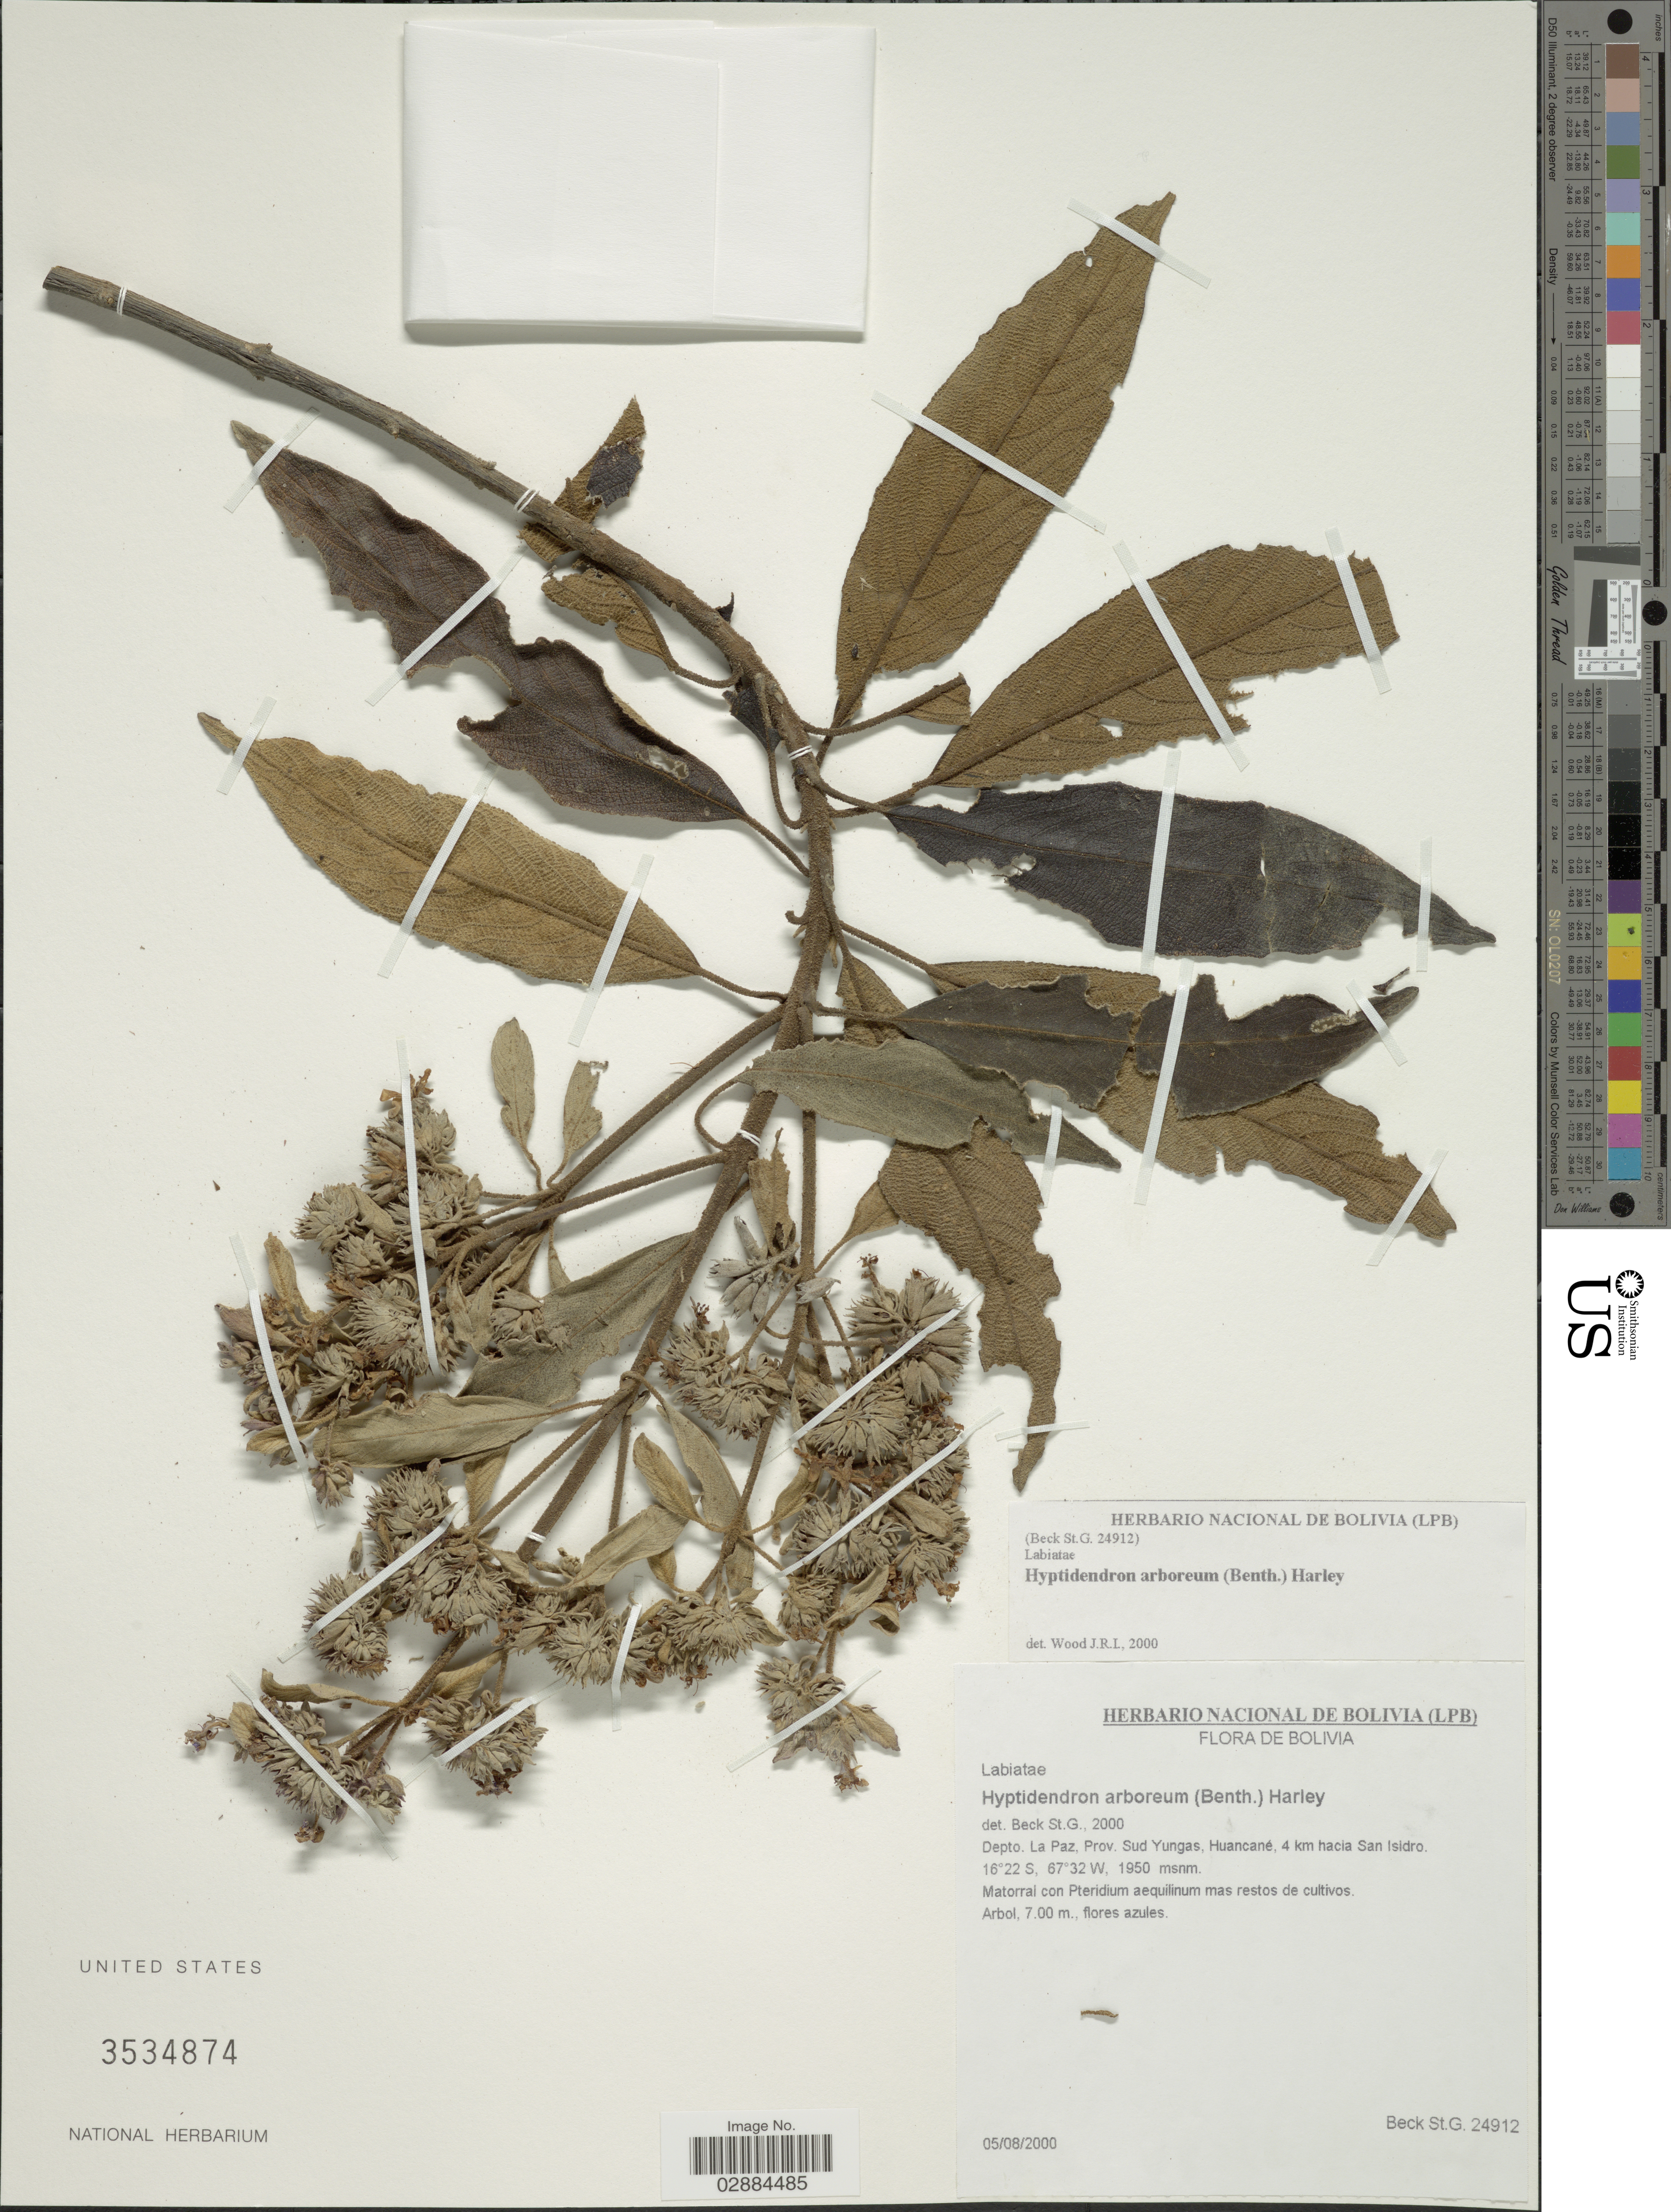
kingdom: Plantae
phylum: Tracheophyta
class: Magnoliopsida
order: Lamiales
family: Lamiaceae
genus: Hyptidendron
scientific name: Hyptidendron arboreum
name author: (Benth.) Harley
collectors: S. G. Beck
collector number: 24912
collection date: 2000-08-05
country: Bolivia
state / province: La Paz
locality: Depto. La Paz, Prov. Sud Yungas, Huancané, 4 km hacia San Isidro.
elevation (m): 1950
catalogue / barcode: US 3534874